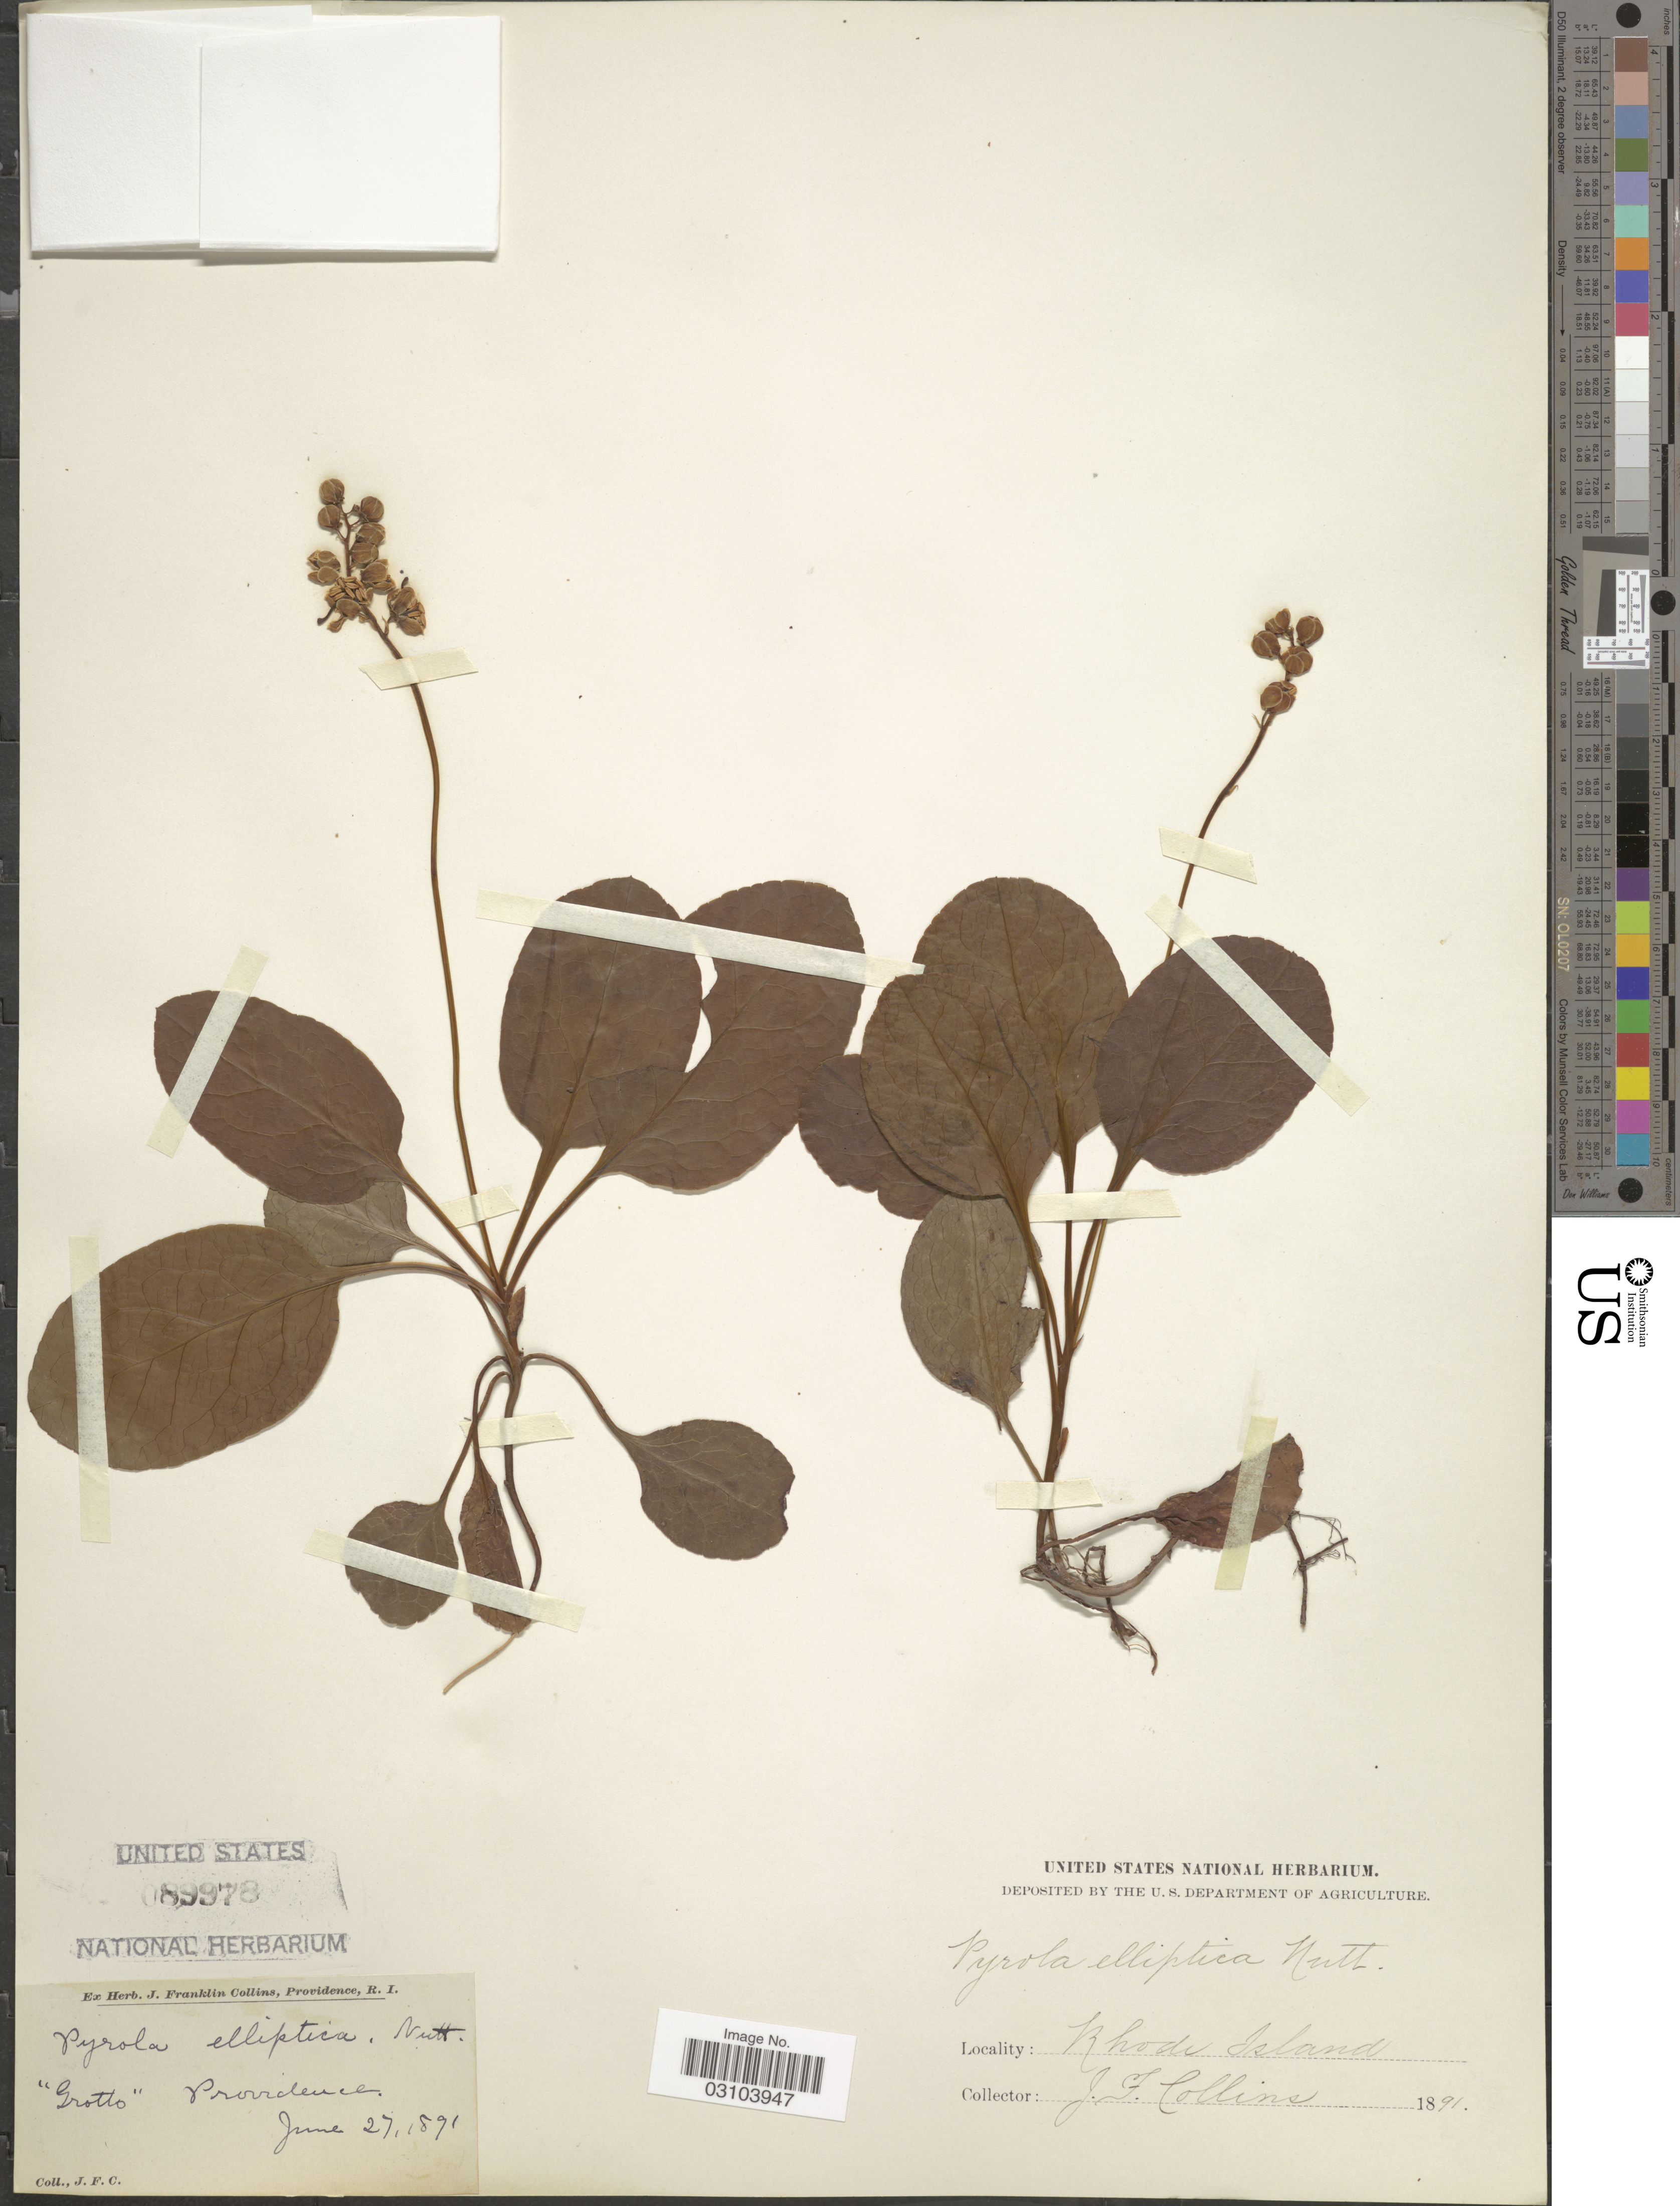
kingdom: Plantae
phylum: Tracheophyta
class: Magnoliopsida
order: Ericales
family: Ericaceae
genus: Pyrola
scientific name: Pyrola elliptica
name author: Nutt.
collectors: J. Collins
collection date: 1891-06-27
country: United States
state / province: Rhode Island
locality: Grotto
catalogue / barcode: US 89978